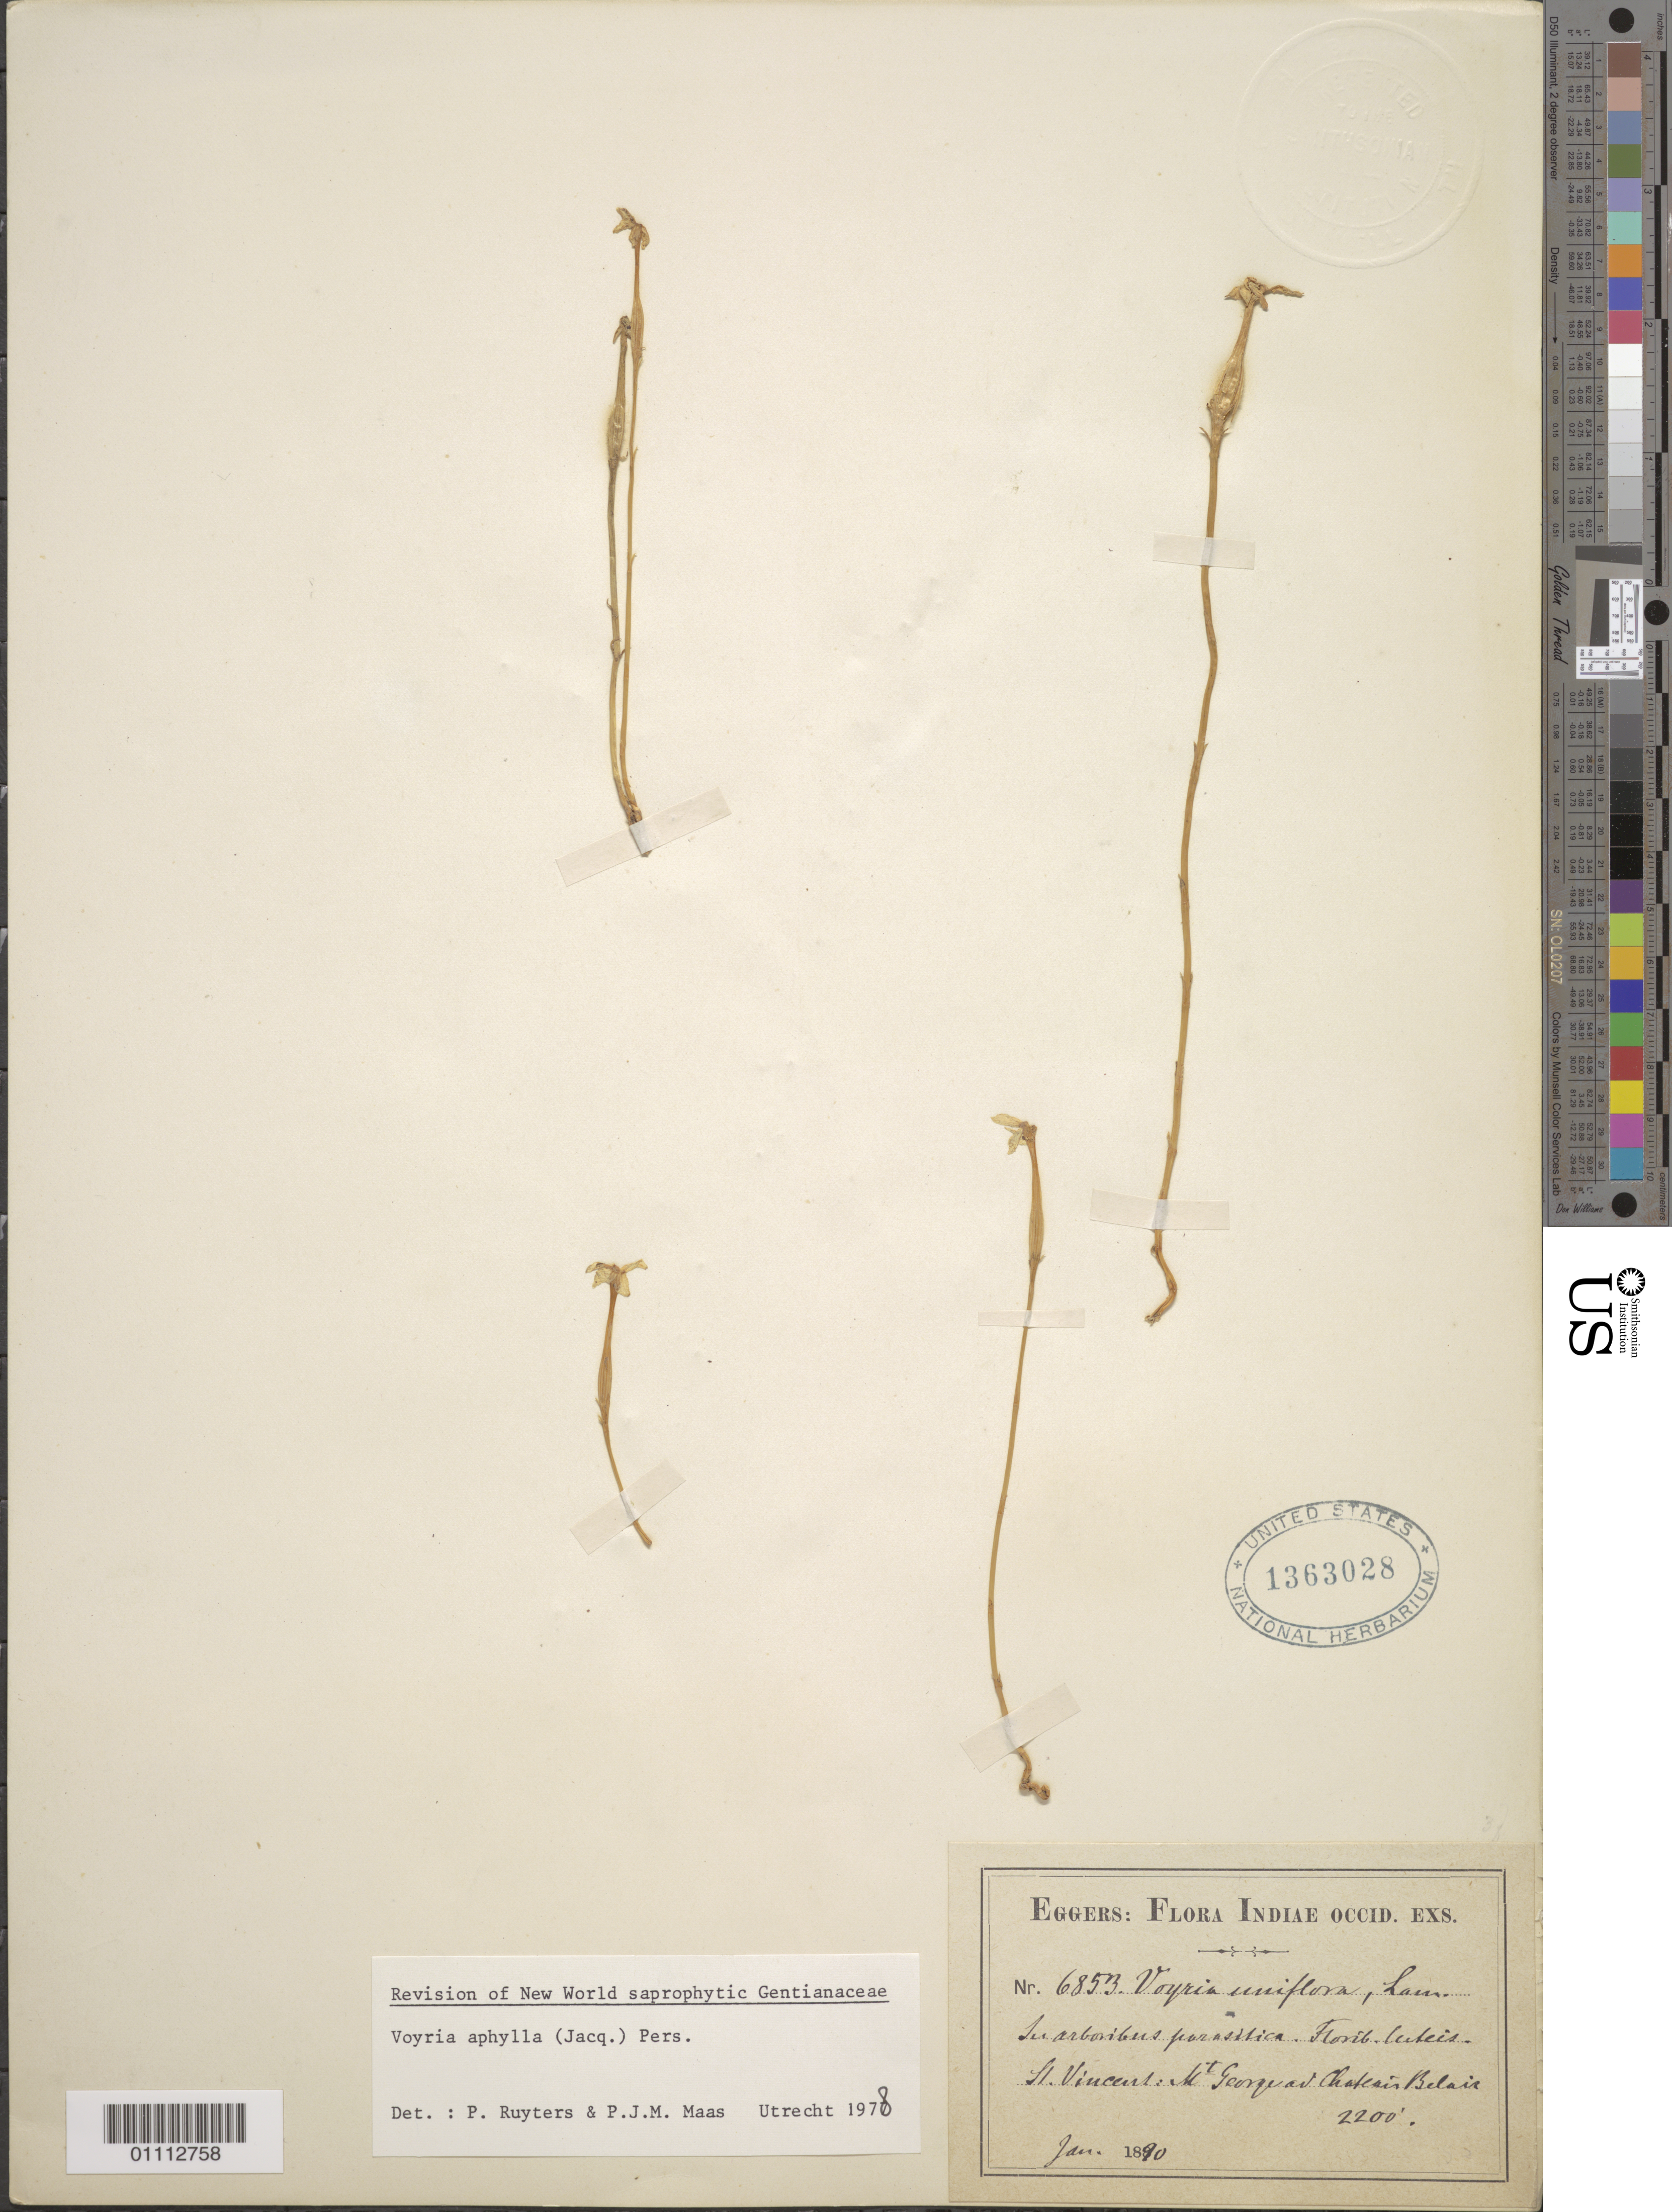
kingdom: Plantae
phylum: Tracheophyta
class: Magnoliopsida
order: Gentianales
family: Gentianaceae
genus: Voyria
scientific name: Voyria aphylla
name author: (Jacq.) Pers.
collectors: H. F. A. von Eggers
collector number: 6853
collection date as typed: Jan 1890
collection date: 1890-01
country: St. Vincent - Grenadines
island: St. Vincent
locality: Mt. George ad Chateau Belair. In arboribus parasidica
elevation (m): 671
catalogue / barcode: US 1363028